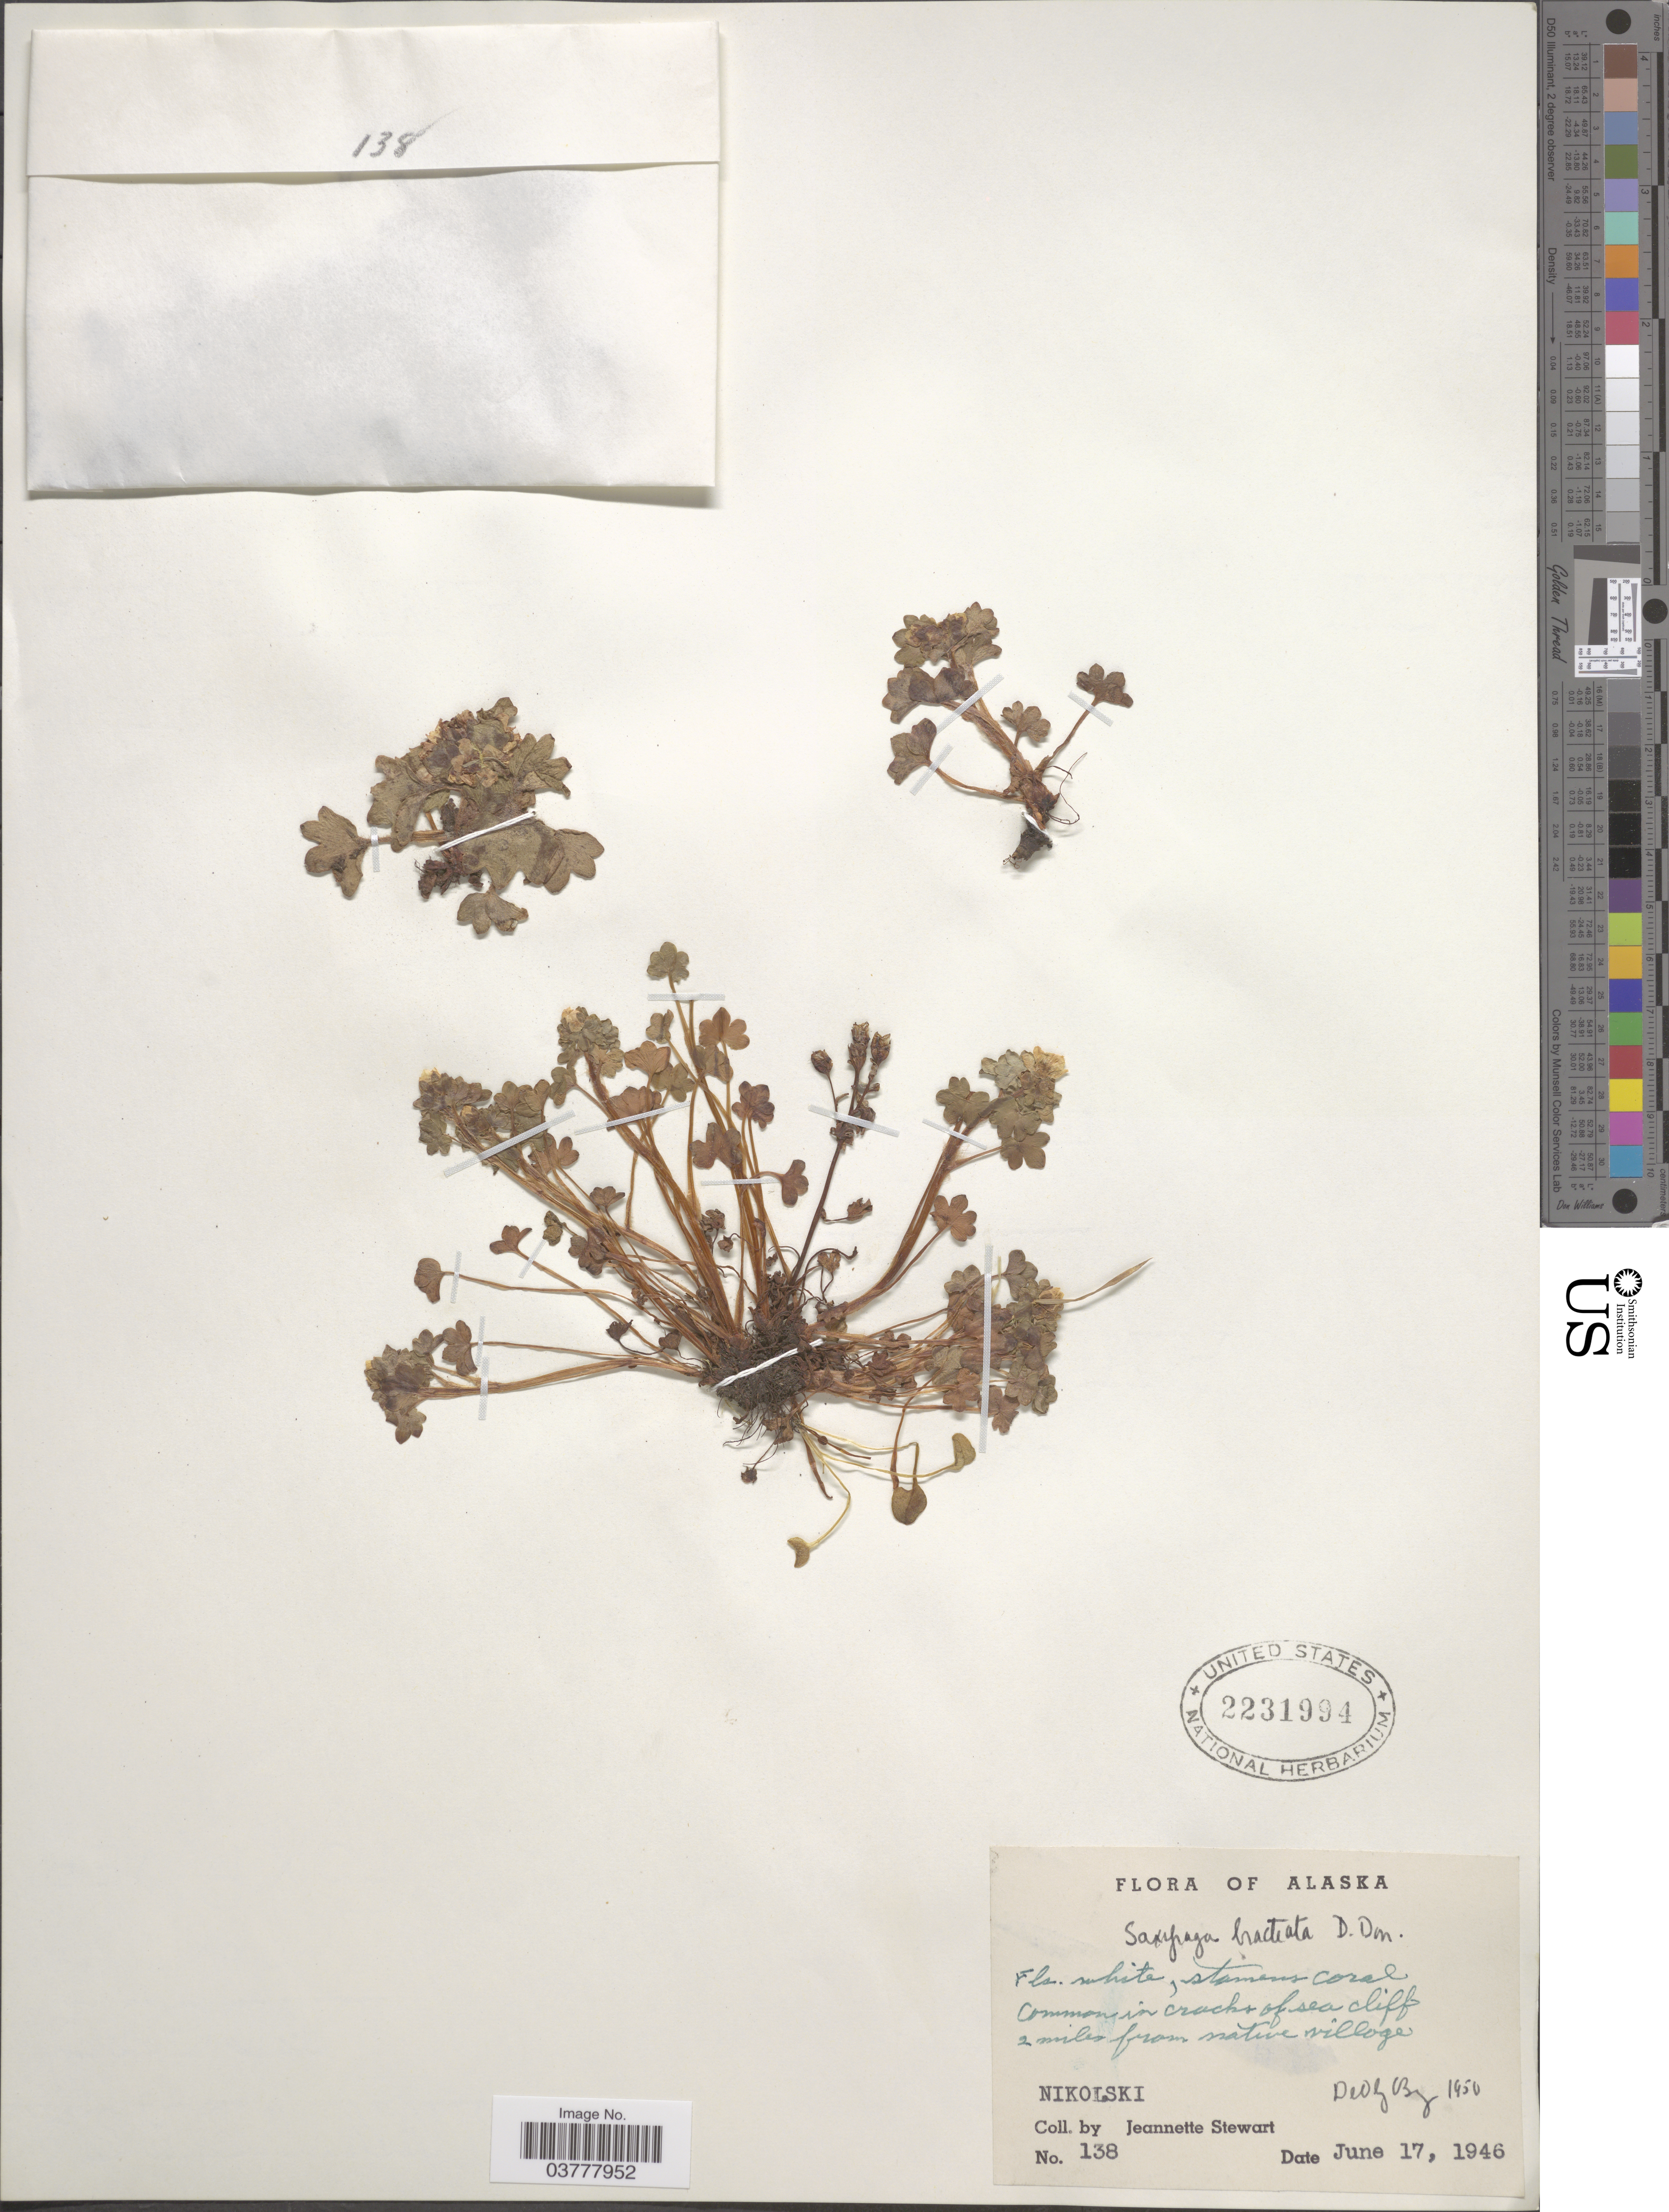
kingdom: Plantae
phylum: Tracheophyta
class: Magnoliopsida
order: Saxifragales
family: Saxifragaceae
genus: Saxifraga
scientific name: Saxifraga bracteata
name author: D. Don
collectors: J. Stewart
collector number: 138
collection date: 1946-06-17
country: United States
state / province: Alaska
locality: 2 miles from nature village. Nikolski.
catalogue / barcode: US 2231994